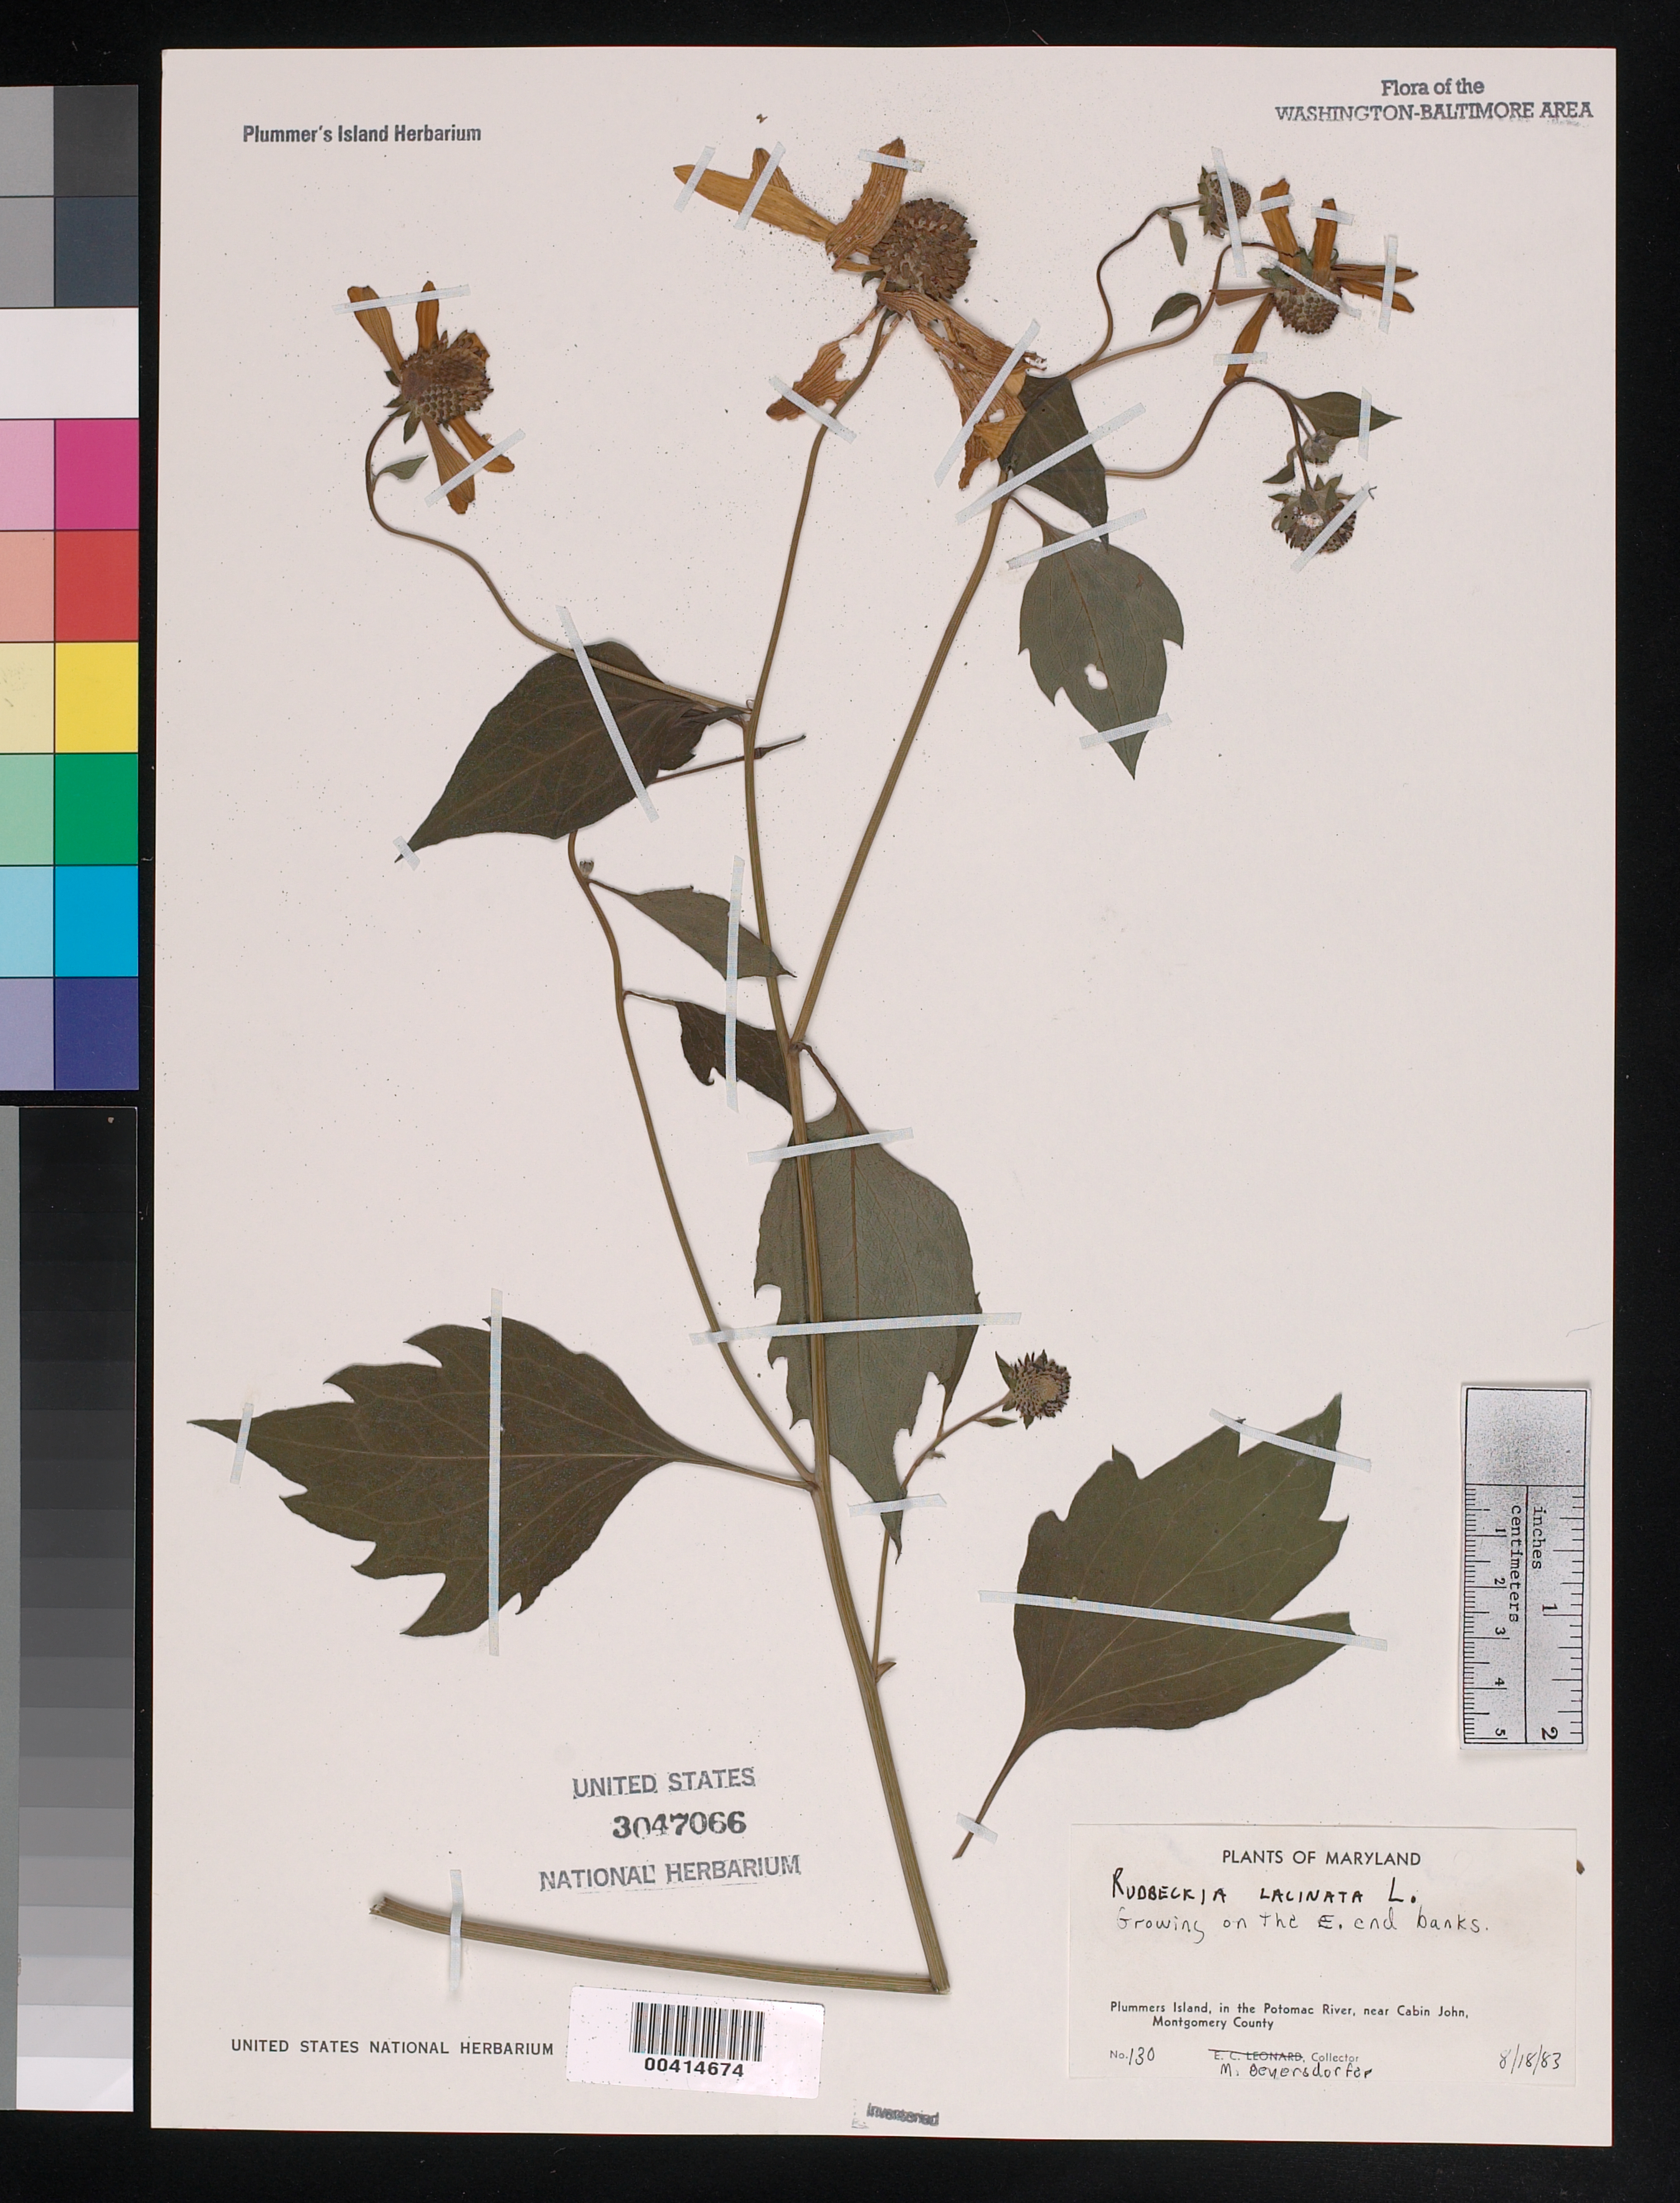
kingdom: Plantae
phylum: Tracheophyta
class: Magnoliopsida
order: Asterales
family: Asteraceae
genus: Rudbeckia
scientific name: Rudbeckia laciniata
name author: L.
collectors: M. Beyersdorfer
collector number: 130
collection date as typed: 18 Aug 1983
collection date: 1983-08-18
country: United States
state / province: Maryland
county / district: Montgomery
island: Plummers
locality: Plummer's Island; east end banks C. & O. Canal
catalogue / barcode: US 3047066